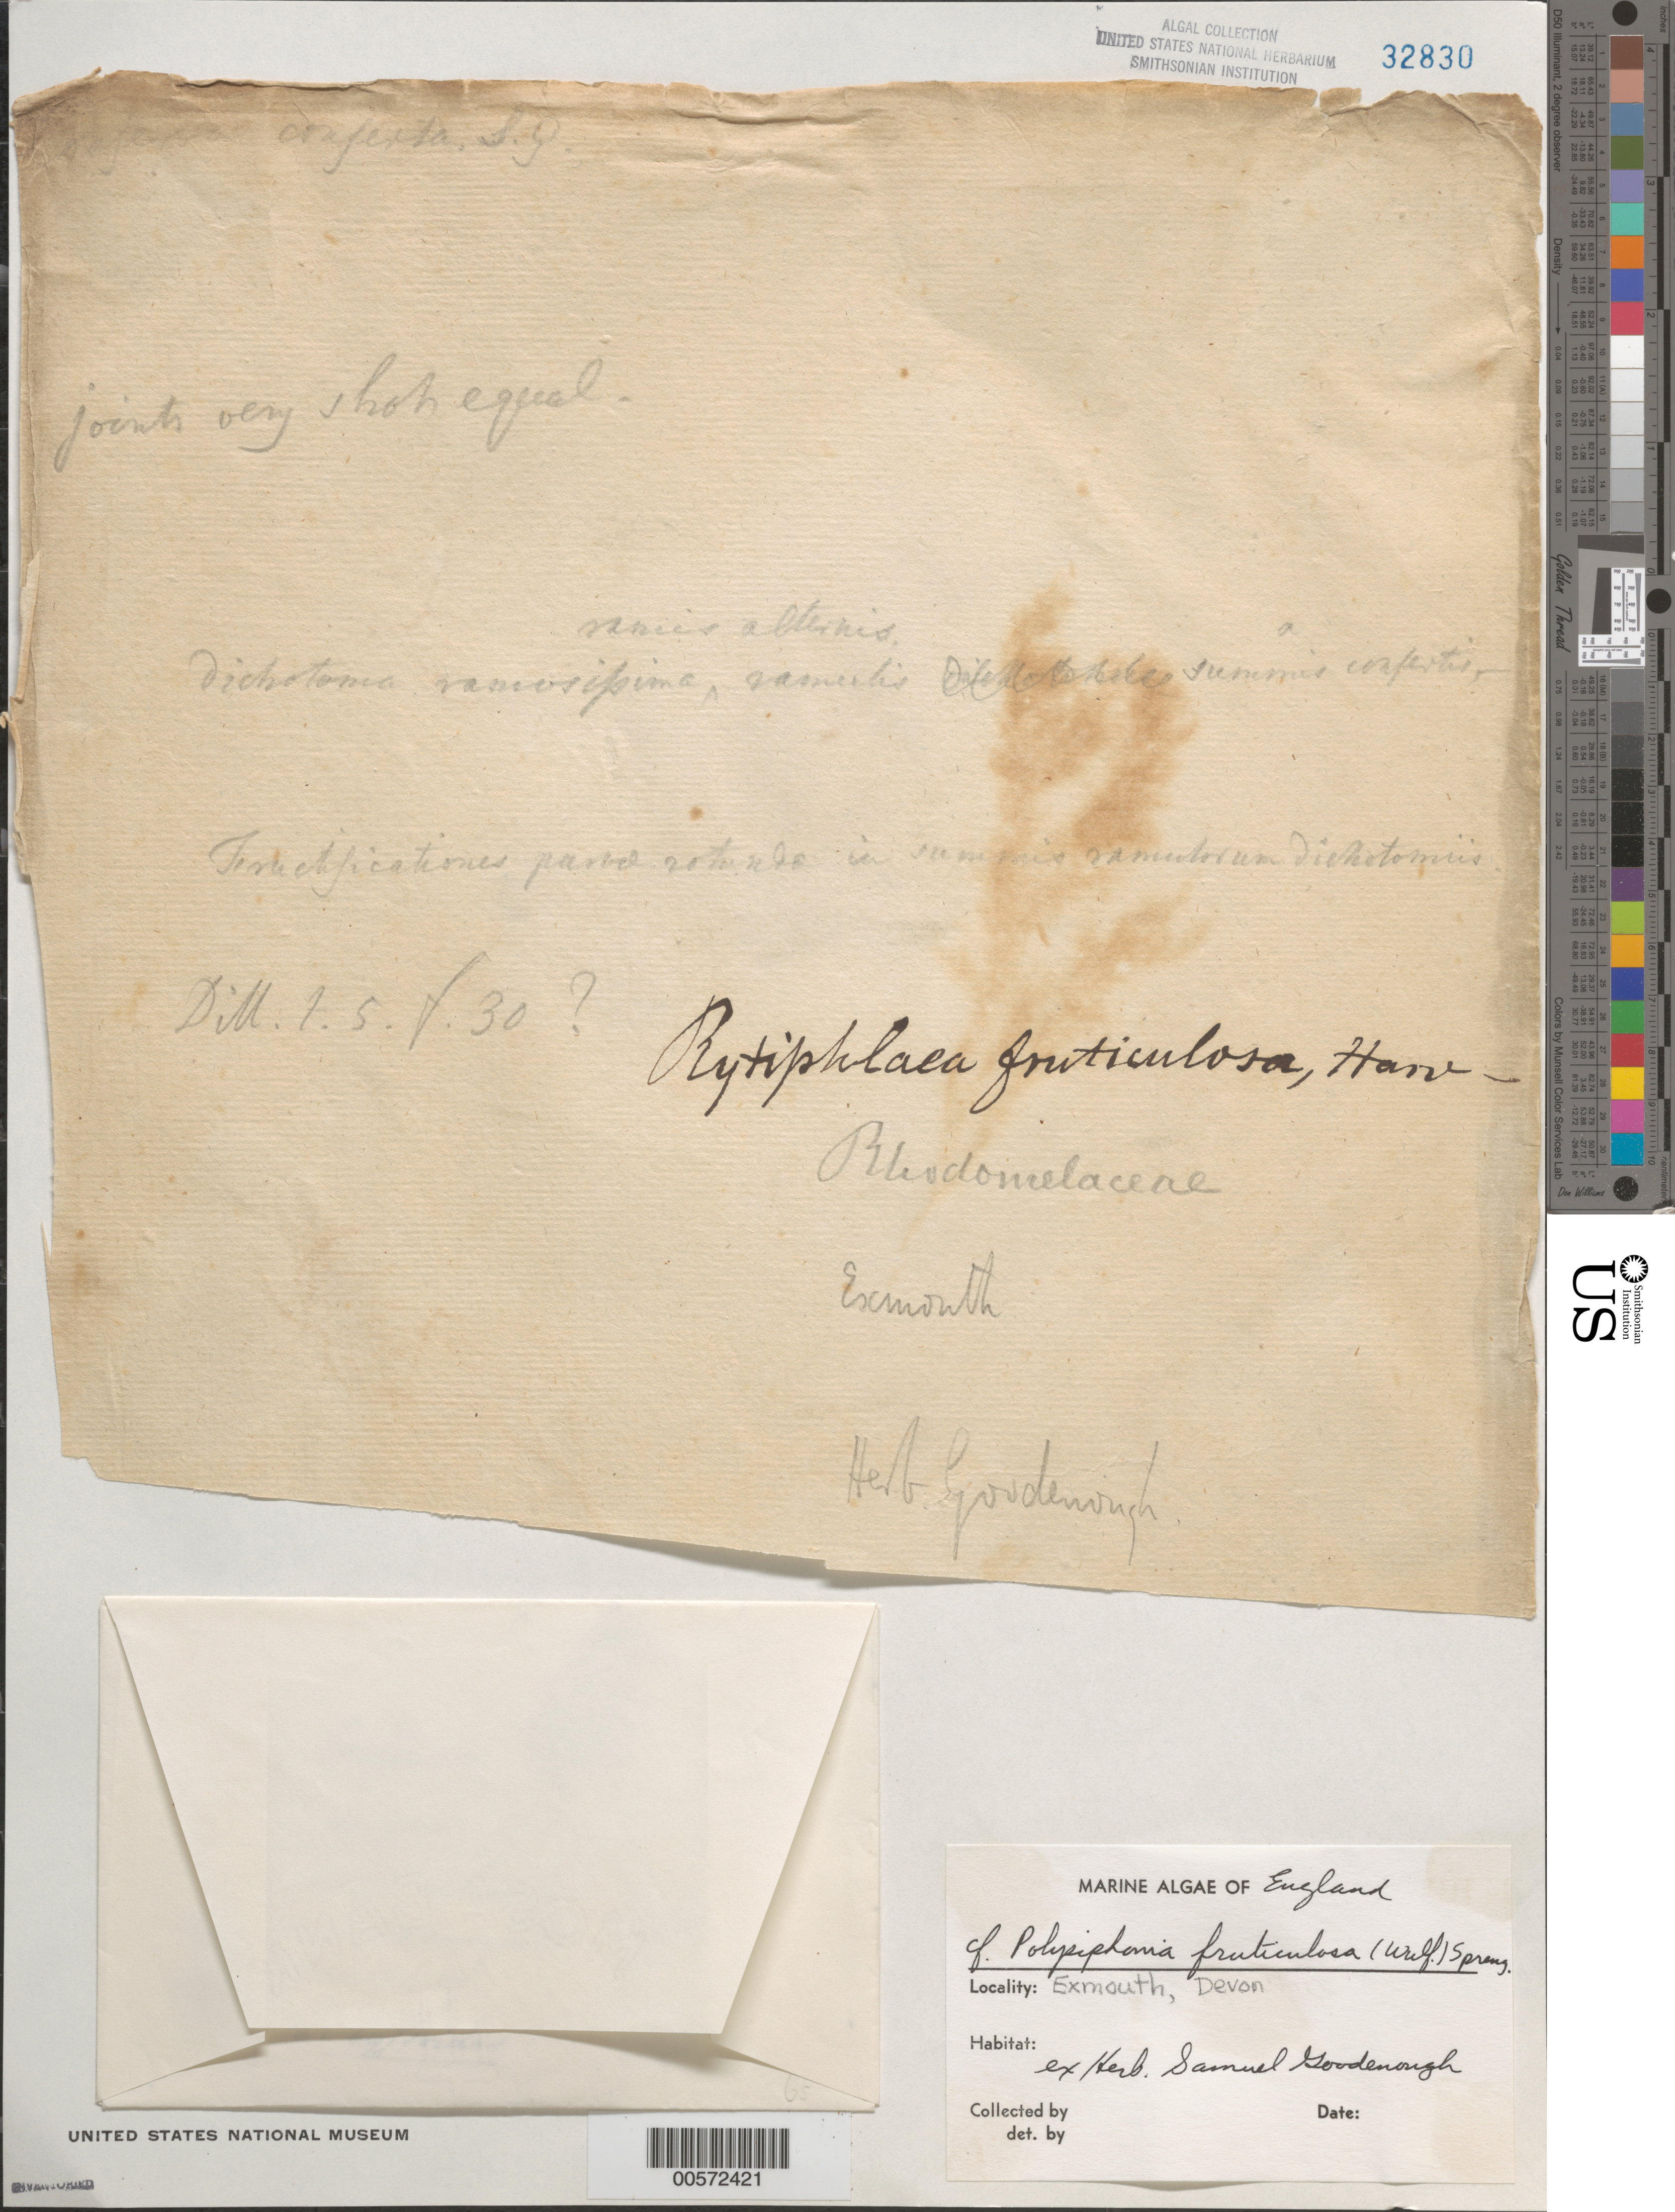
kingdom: Plantae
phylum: Rhodophyta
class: Florideophyceae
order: Ceramiales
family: Rhodomelaceae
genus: Polysiphonia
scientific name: Polysiphonia fruticulosa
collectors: S. Goodenough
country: United Kingdom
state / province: England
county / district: Devon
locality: Exmouth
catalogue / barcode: US 32830